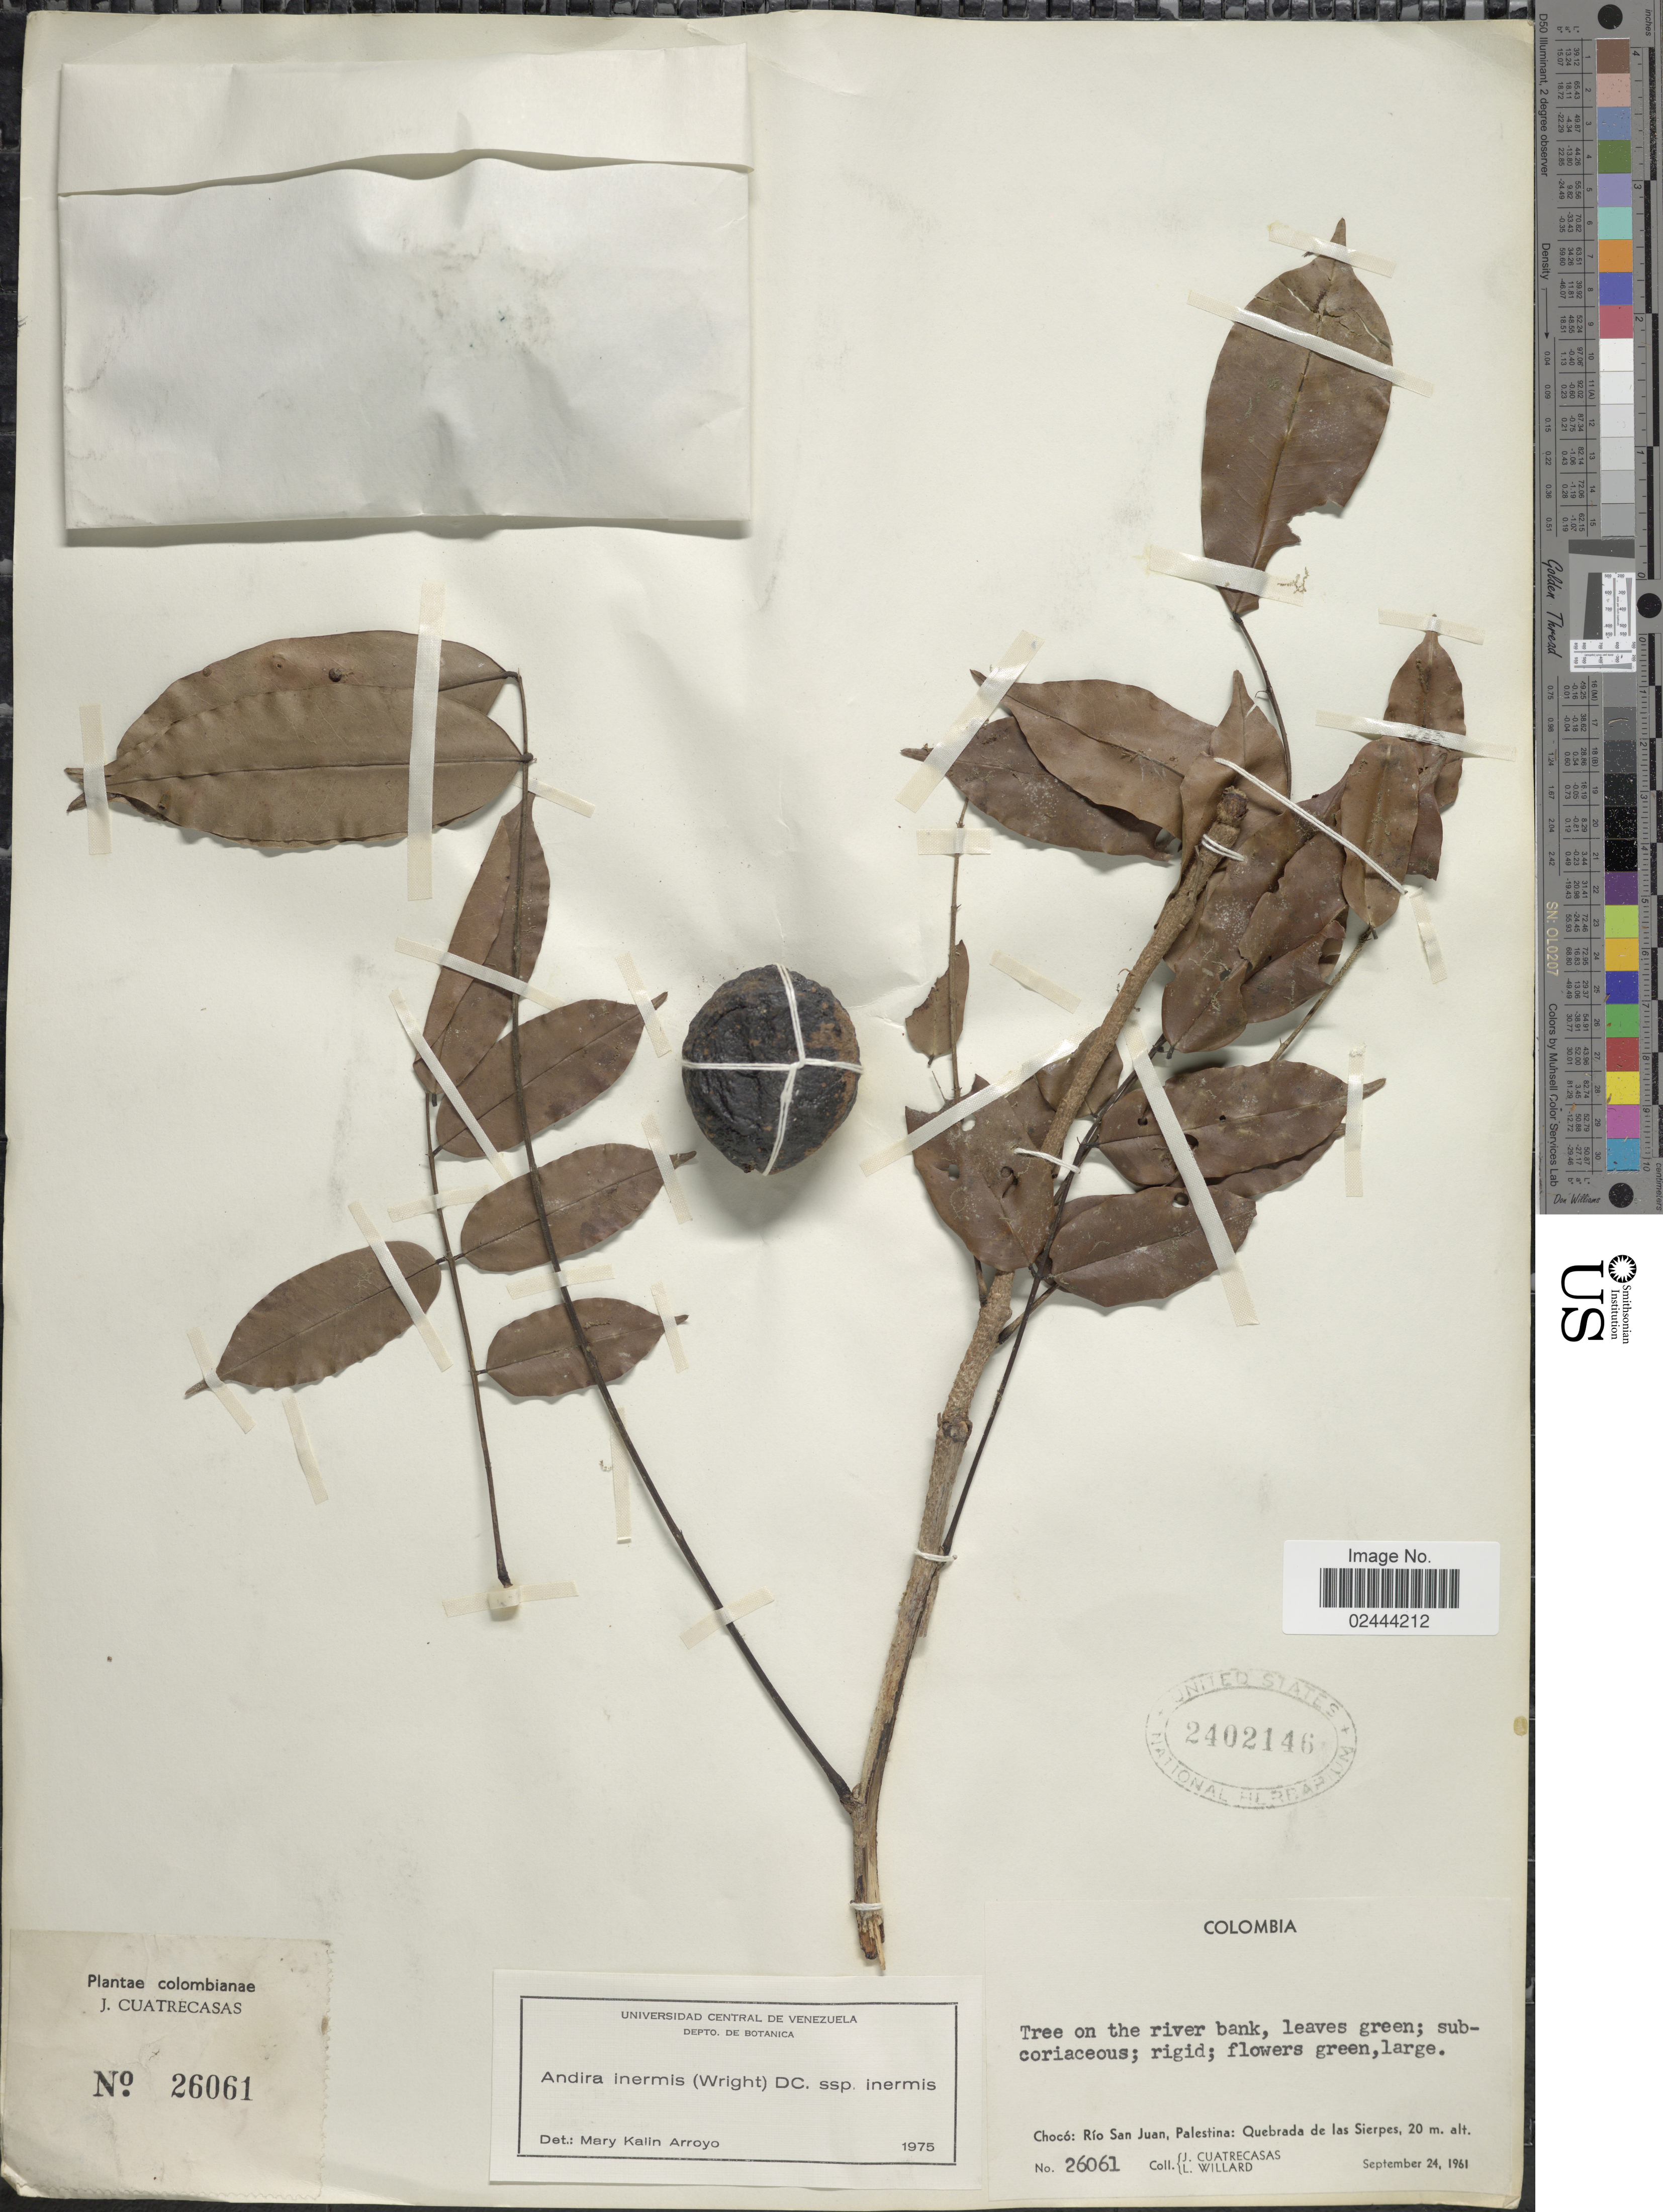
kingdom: Plantae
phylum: Tracheophyta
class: Magnoliopsida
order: Fabales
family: Fabaceae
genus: Andira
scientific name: Andira inermis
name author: (W. Wright) Kunth ex DC.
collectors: J. Cuatrecasas & L. Willard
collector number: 26061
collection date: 1961-09-24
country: Colombia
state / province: Chocó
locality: Rio San Juan, Palestina: Quebrada de las Sierpes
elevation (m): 20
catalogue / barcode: US 2402146